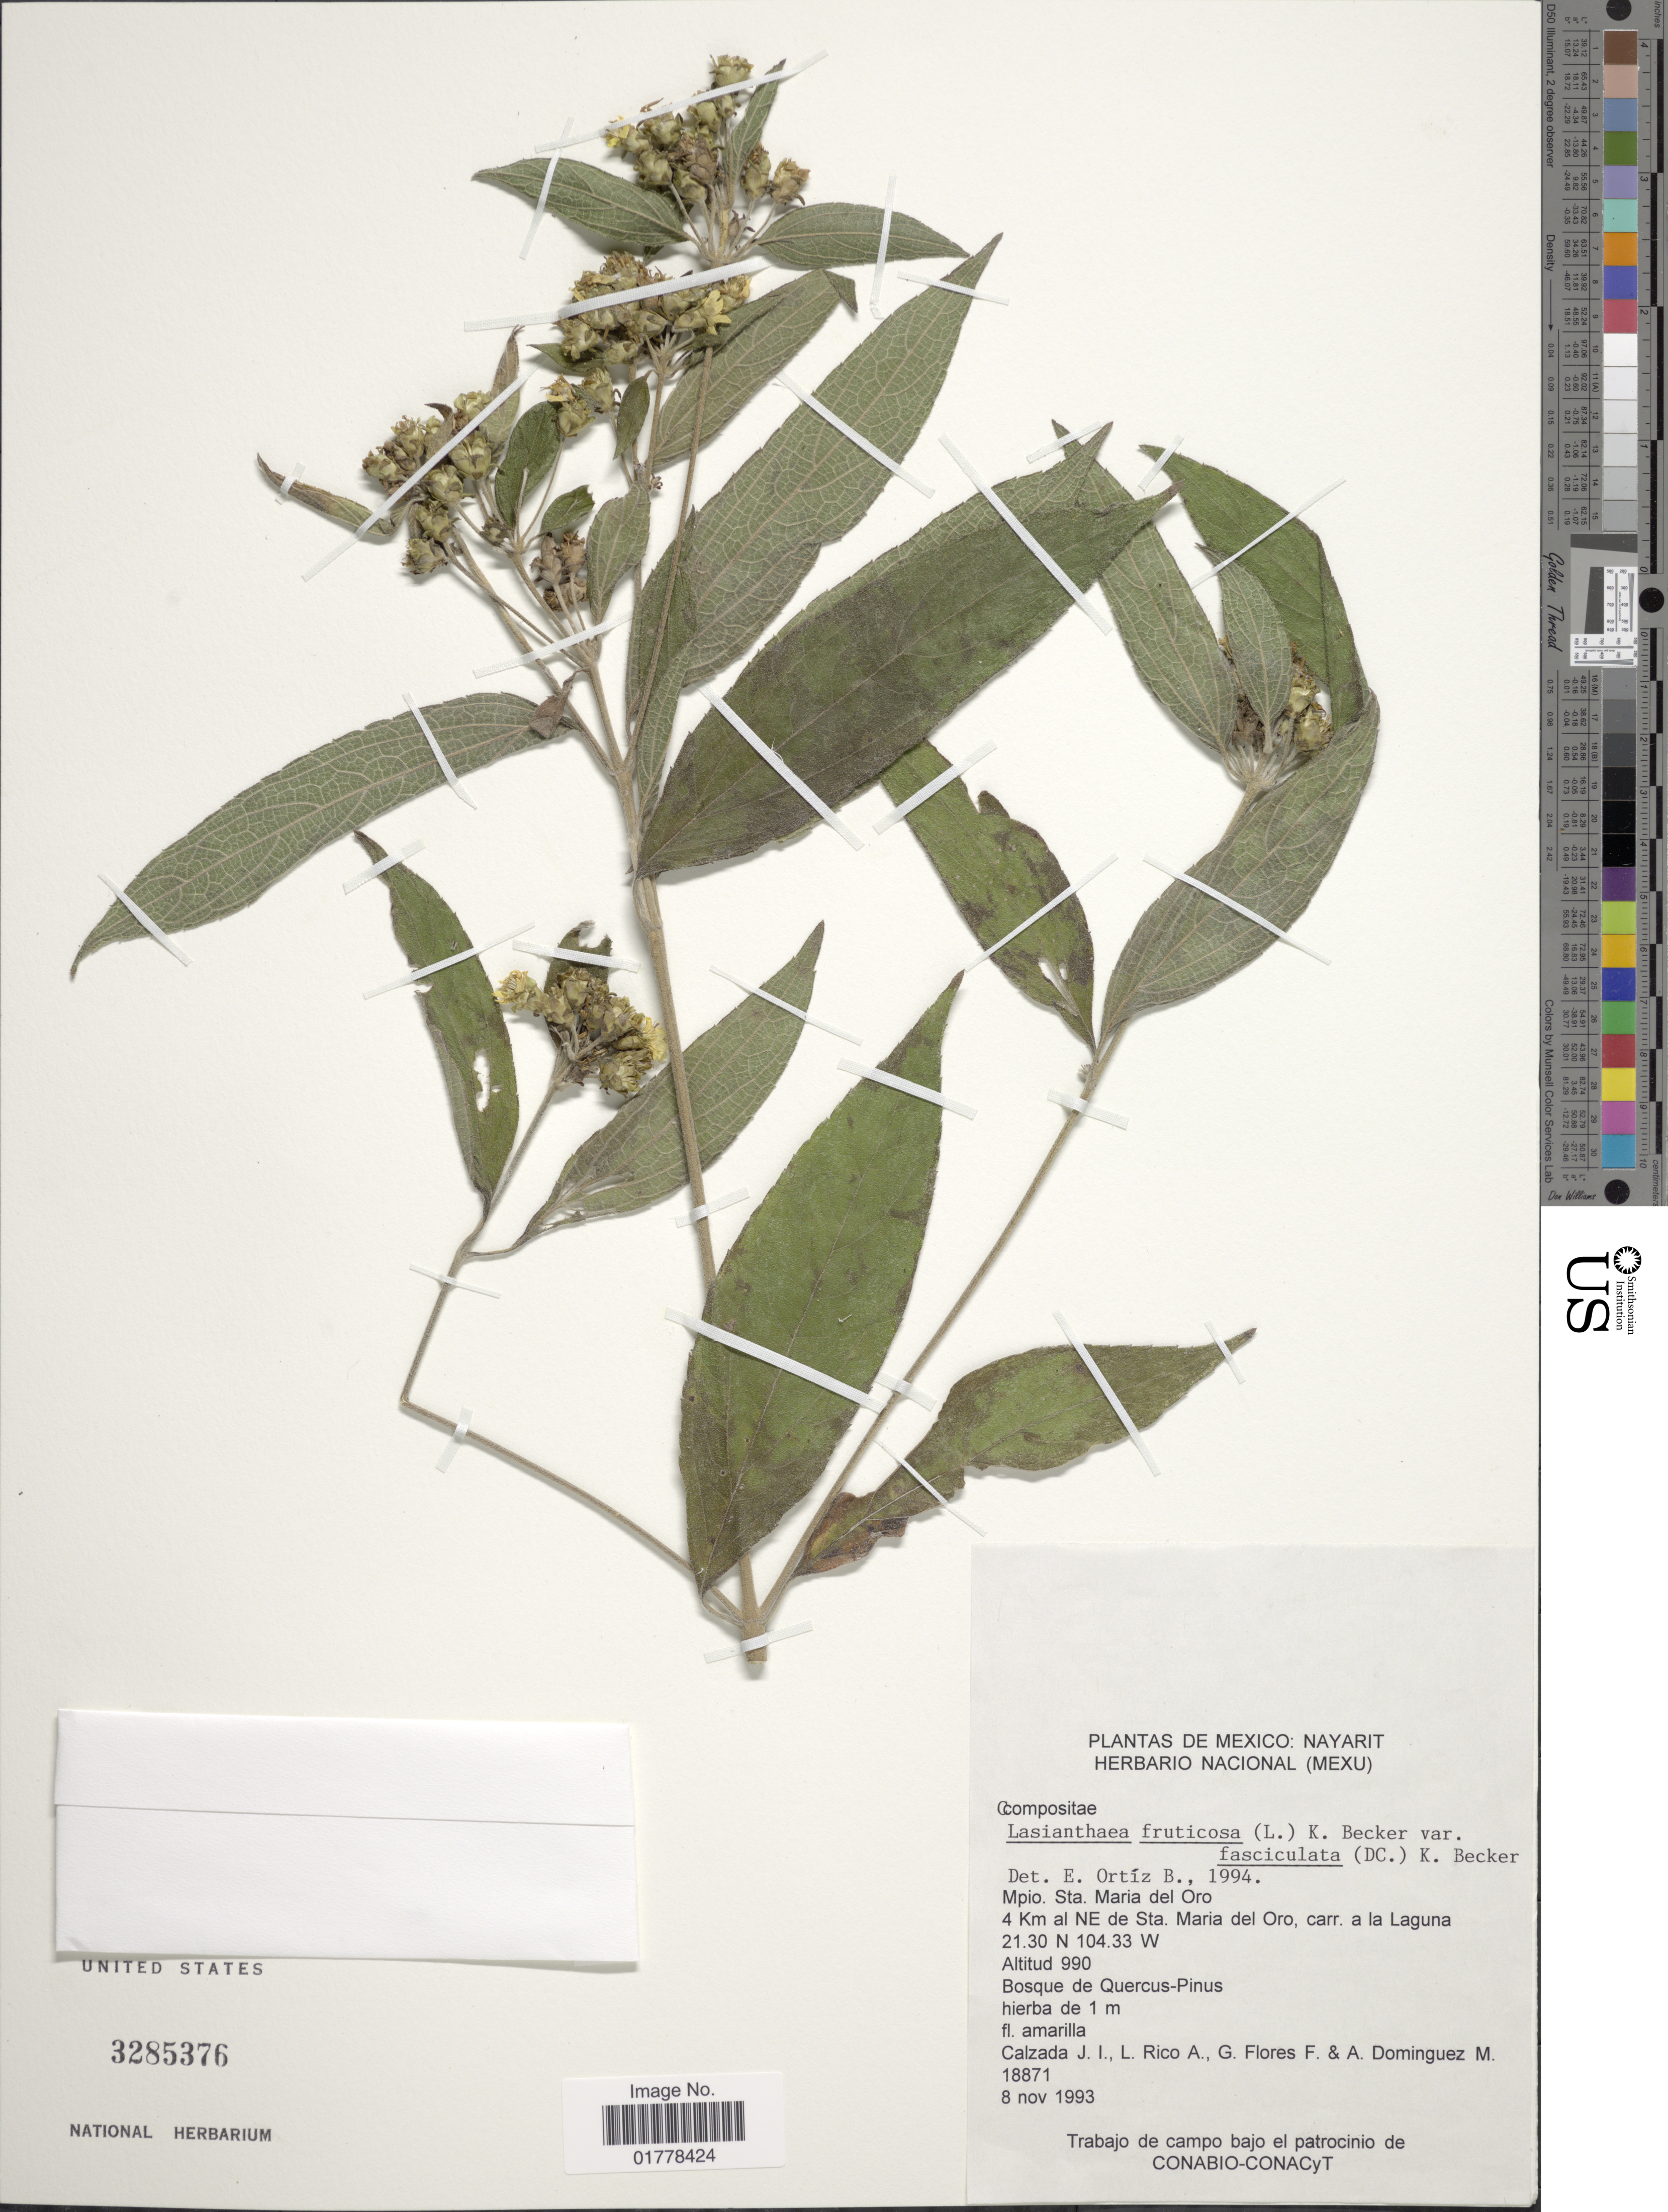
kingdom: Plantae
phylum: Tracheophyta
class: Magnoliopsida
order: Asterales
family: Asteraceae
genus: Lasianthaea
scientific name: Lasianthaea fruticosa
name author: (L.) K.M. Becker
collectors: J. I. Calzada, M. Rico Arce, G. Flores F. & A. Dominguez M.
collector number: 18871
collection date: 1993-11-08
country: Mexico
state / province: Nayarit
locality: Mpio. Sta. Maria del Oro. 4 Km al NE de Sta. Maria del Oro, carr. a la Laguna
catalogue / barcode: US 3285376